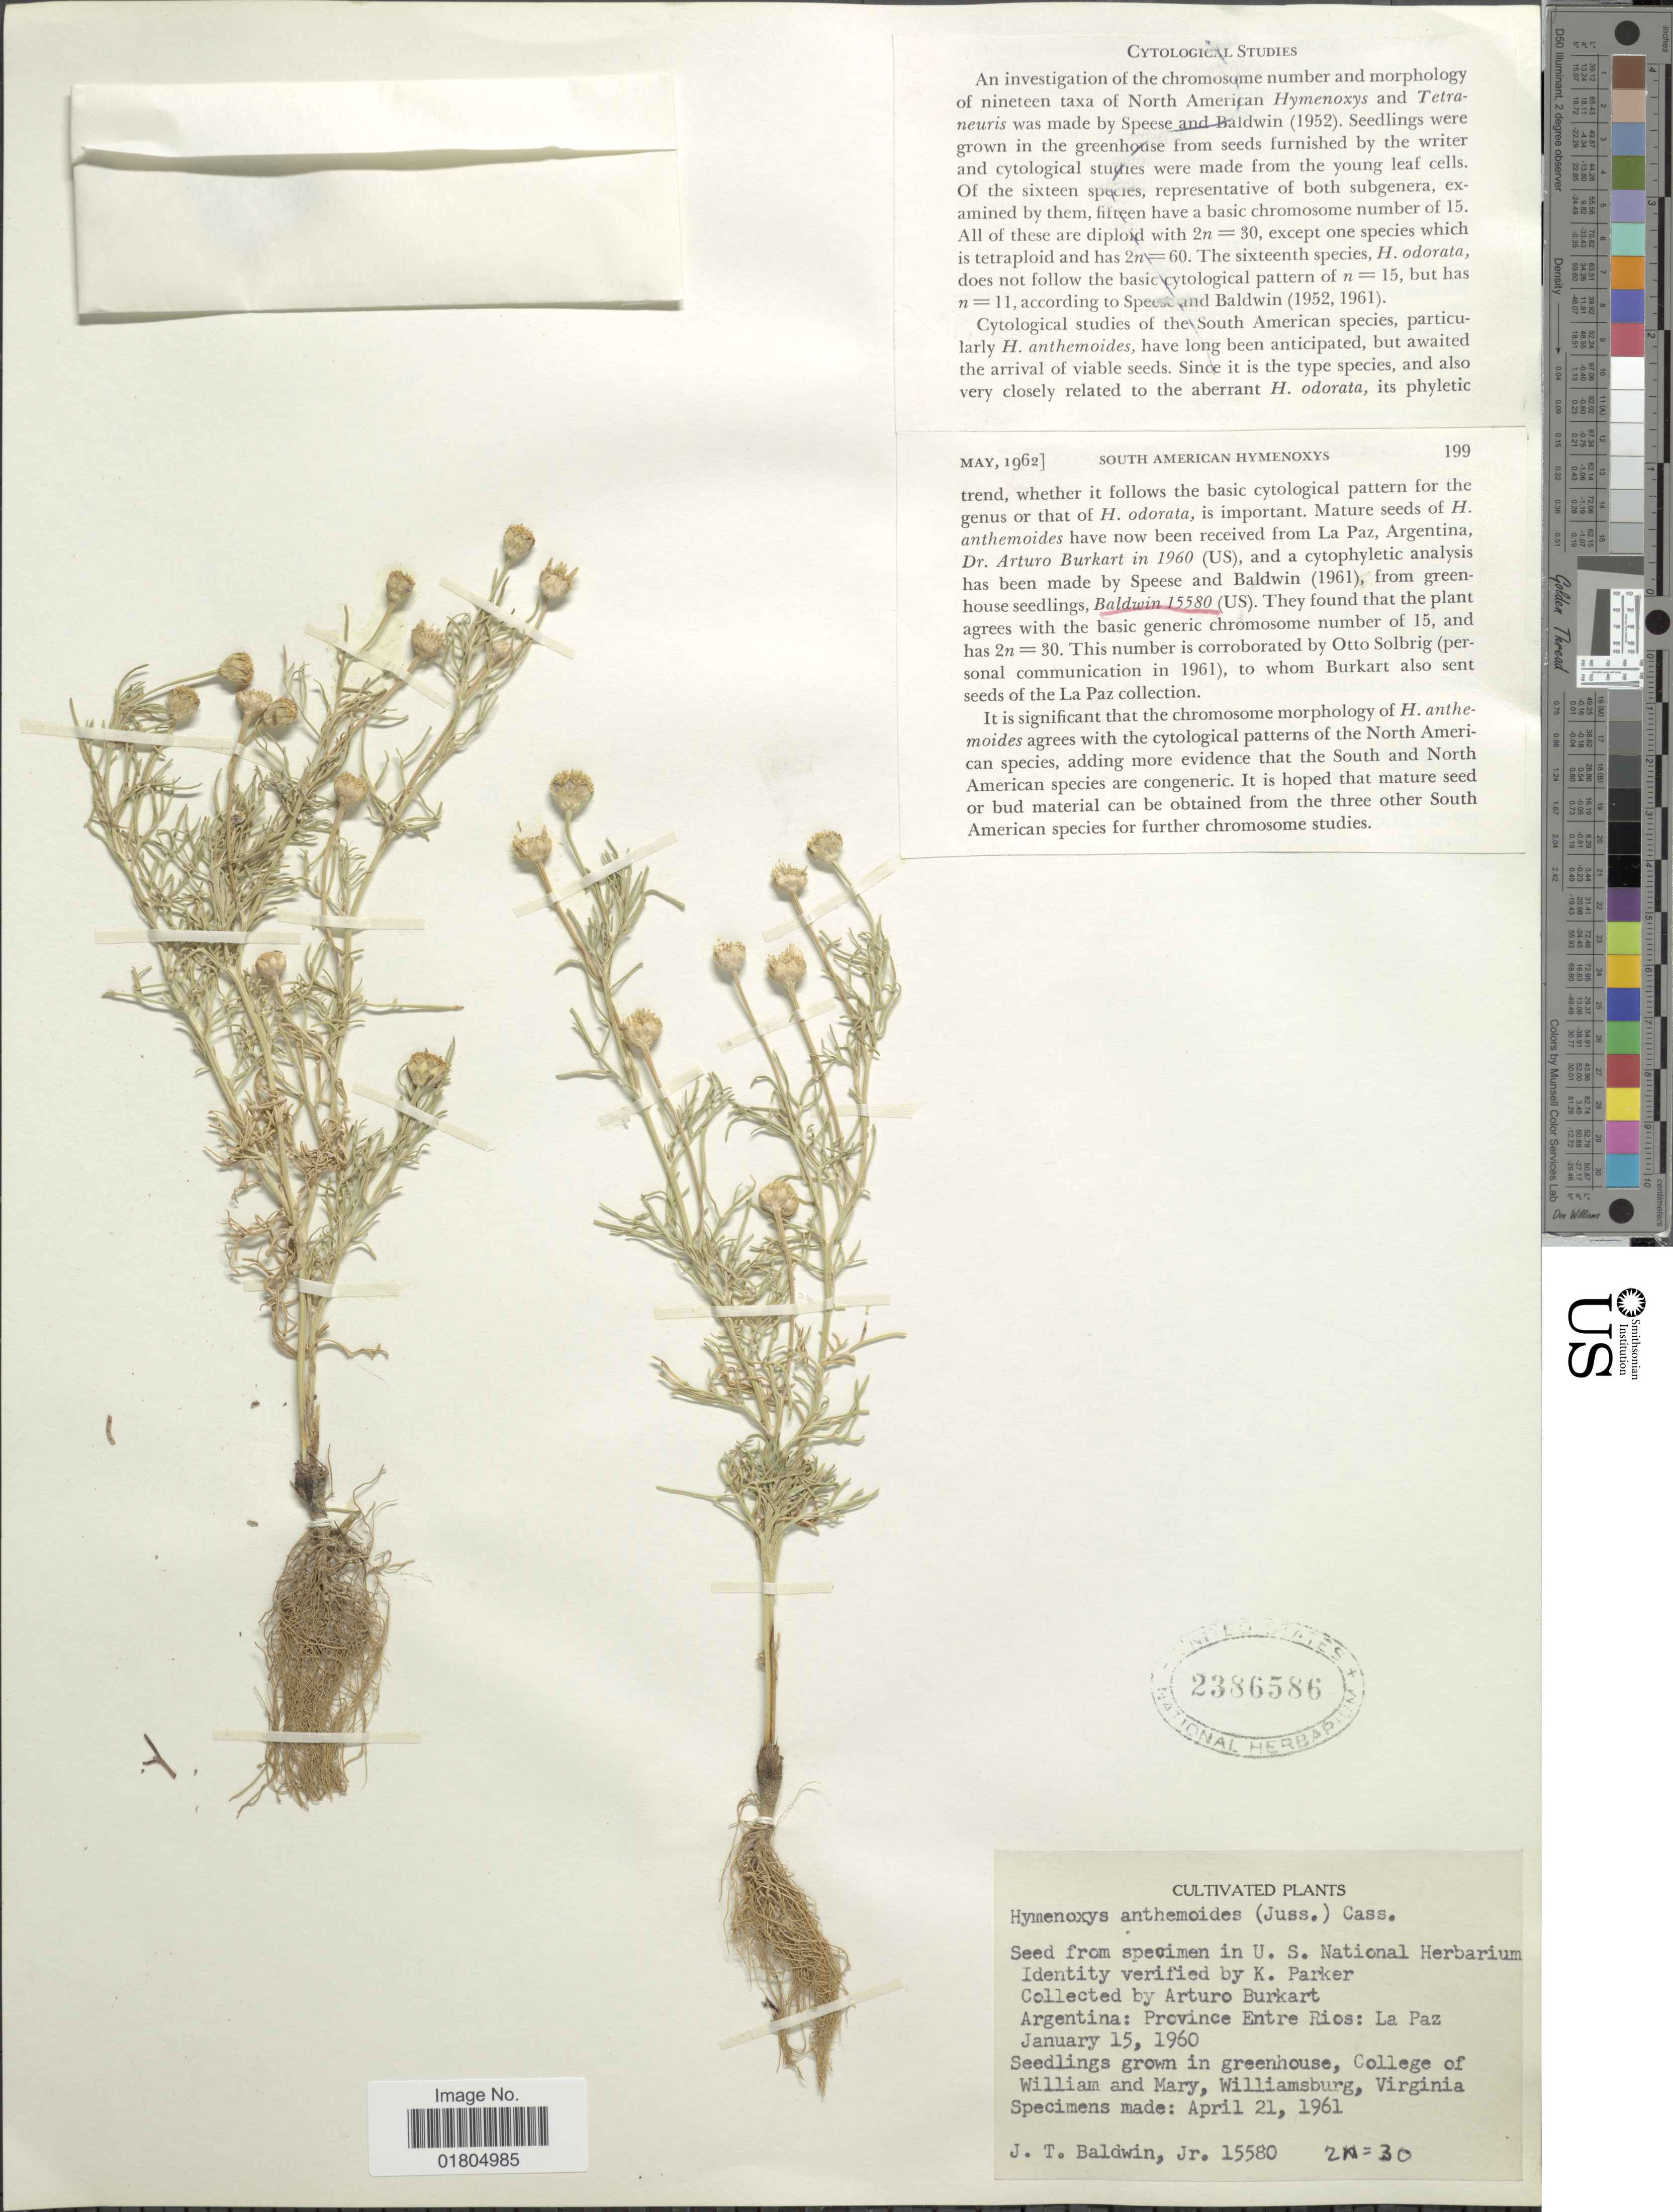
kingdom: Plantae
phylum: Tracheophyta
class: Magnoliopsida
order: Asterales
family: Asteraceae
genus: Hymenoxys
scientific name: Hymenoxys anthemoides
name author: (Juss.) Cass. ex DC.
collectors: J. T. Baldwin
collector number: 15580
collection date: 1961-04-21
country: United States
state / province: Virginia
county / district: City of Williamsburg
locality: Seedlings grown in greenhouse, College of William and Mary, Williamsburg, Virginia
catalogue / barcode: US 2386586